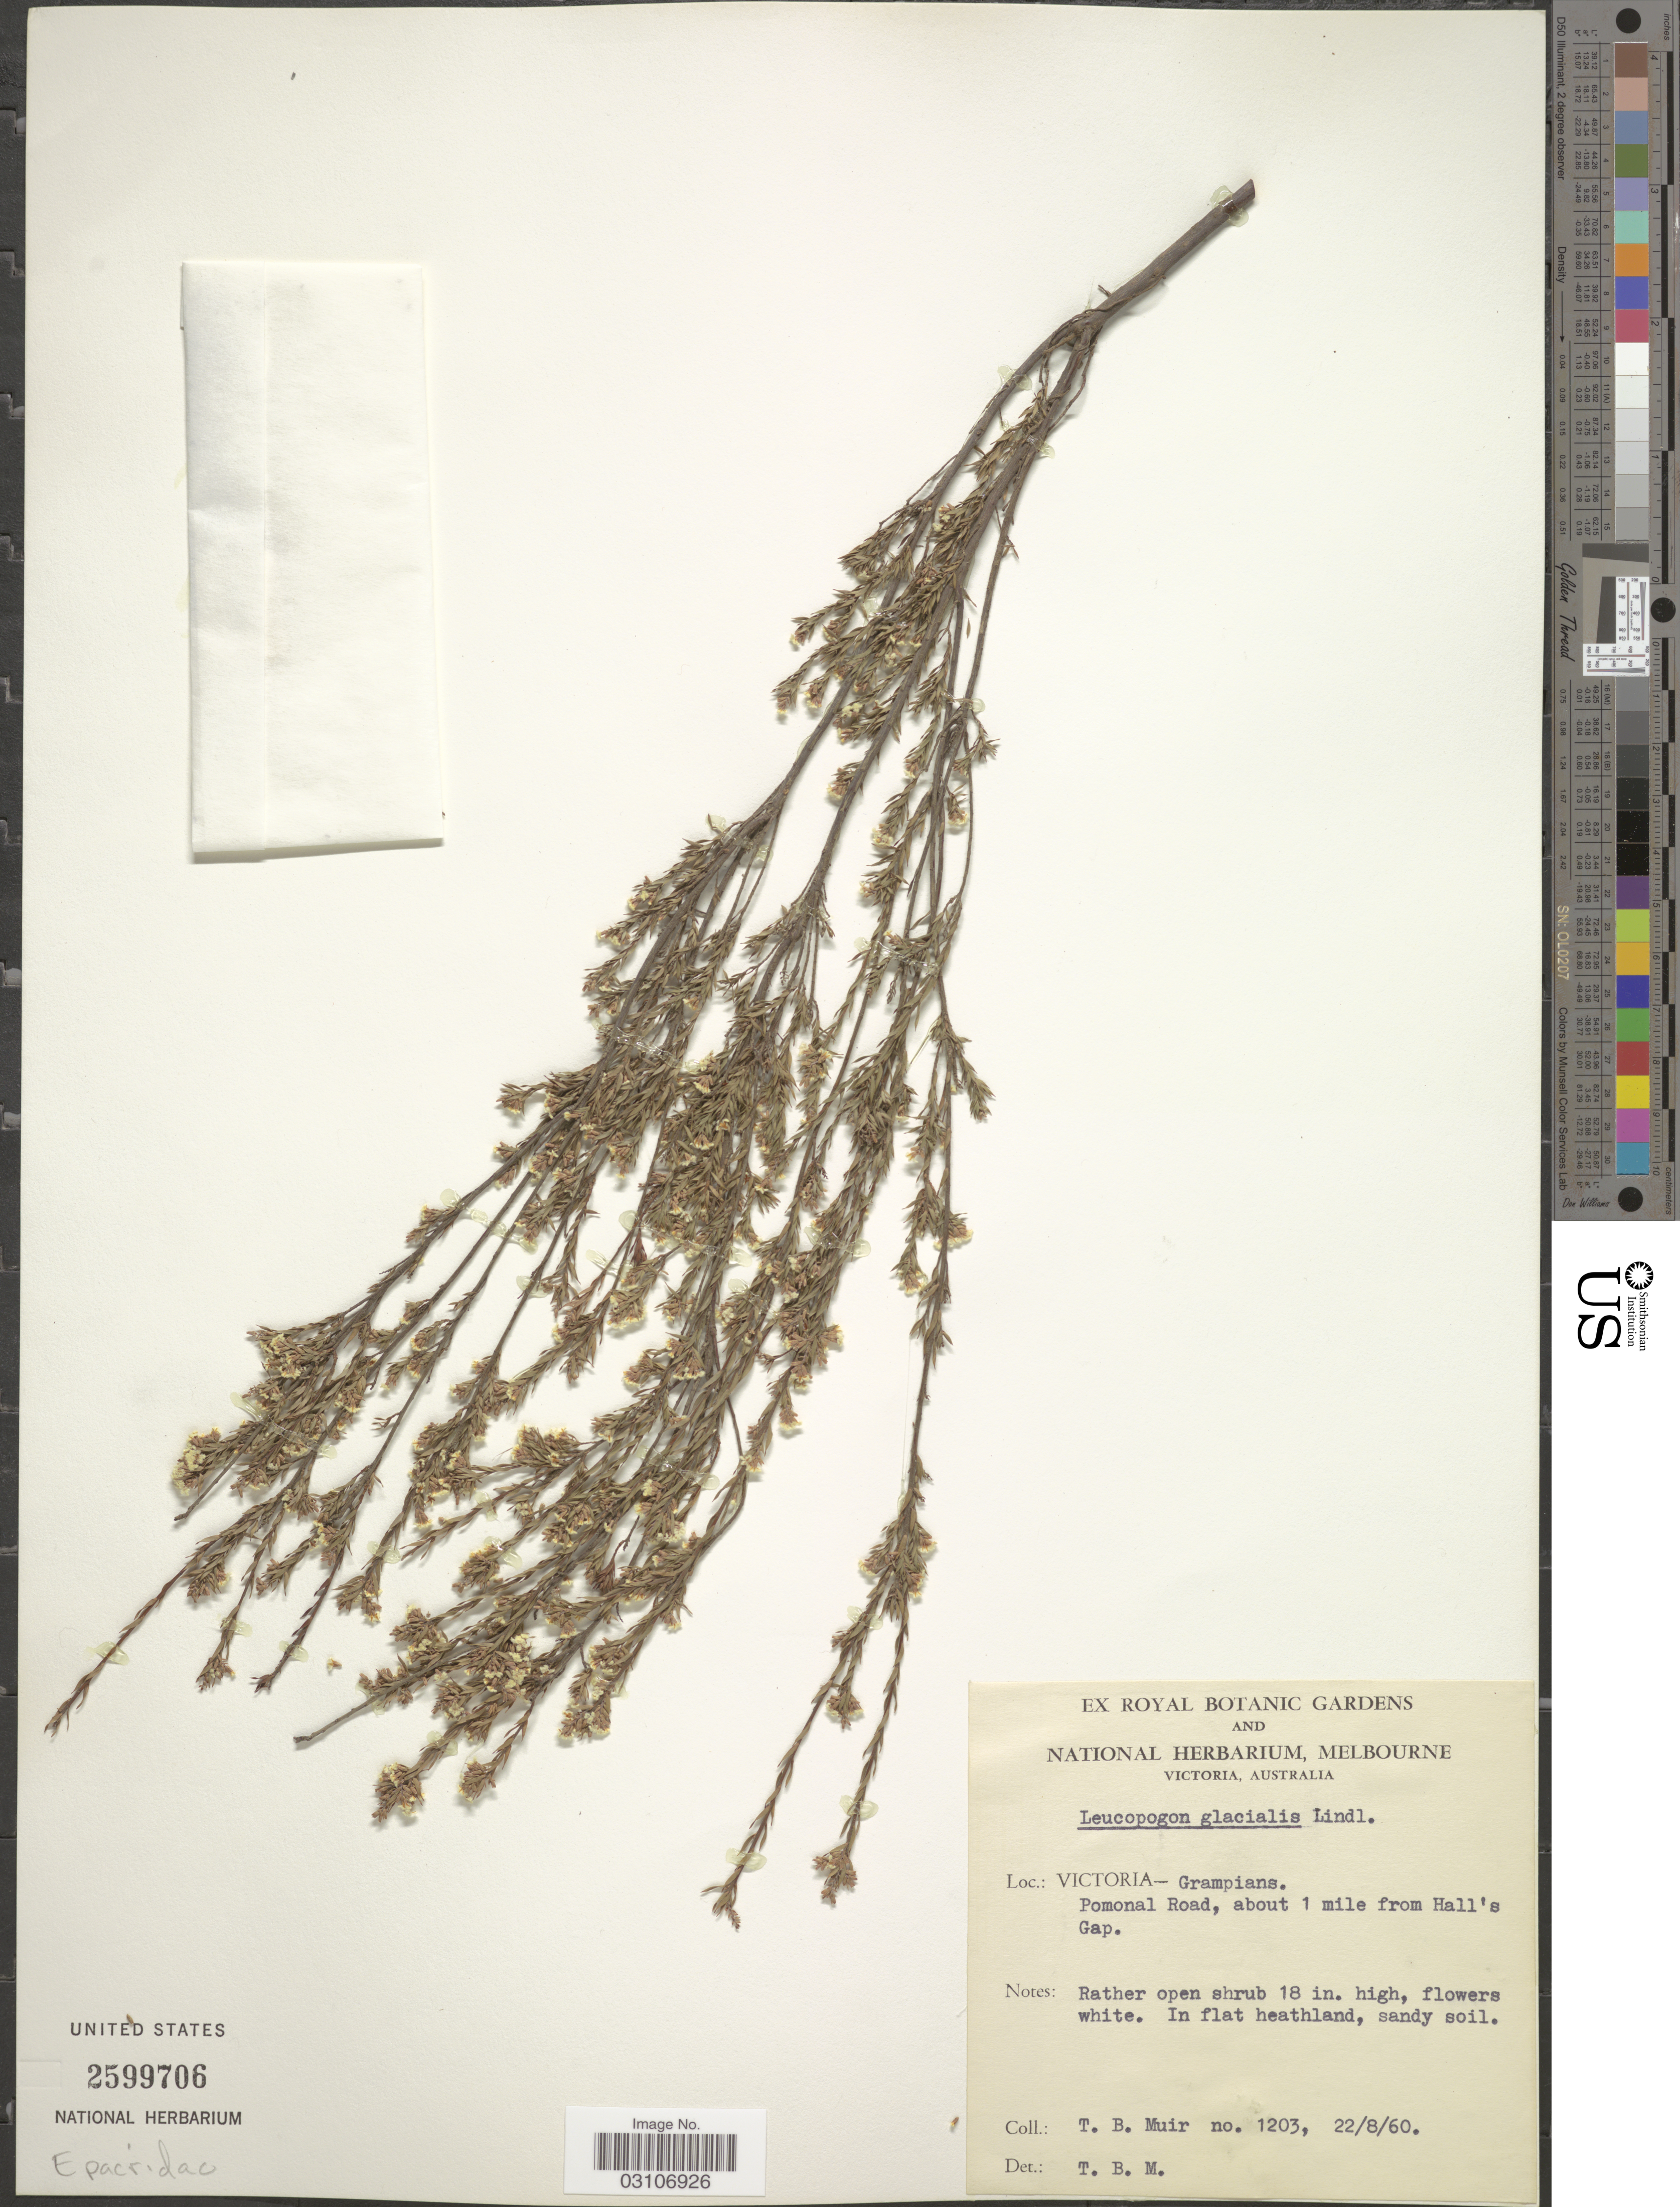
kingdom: Plantae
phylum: Tracheophyta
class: Magnoliopsida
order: Ericales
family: Ericaceae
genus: Leucopogon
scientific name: Leucopogon glacialis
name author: Lindl.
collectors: T. Muir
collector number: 1203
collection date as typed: Transcribed d/m/y: 22/8/60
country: Australia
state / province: Victoria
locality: Victoria - Grampians. Pomonal Road, about 1 mile from Hall's Gap.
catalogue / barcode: US 2599706